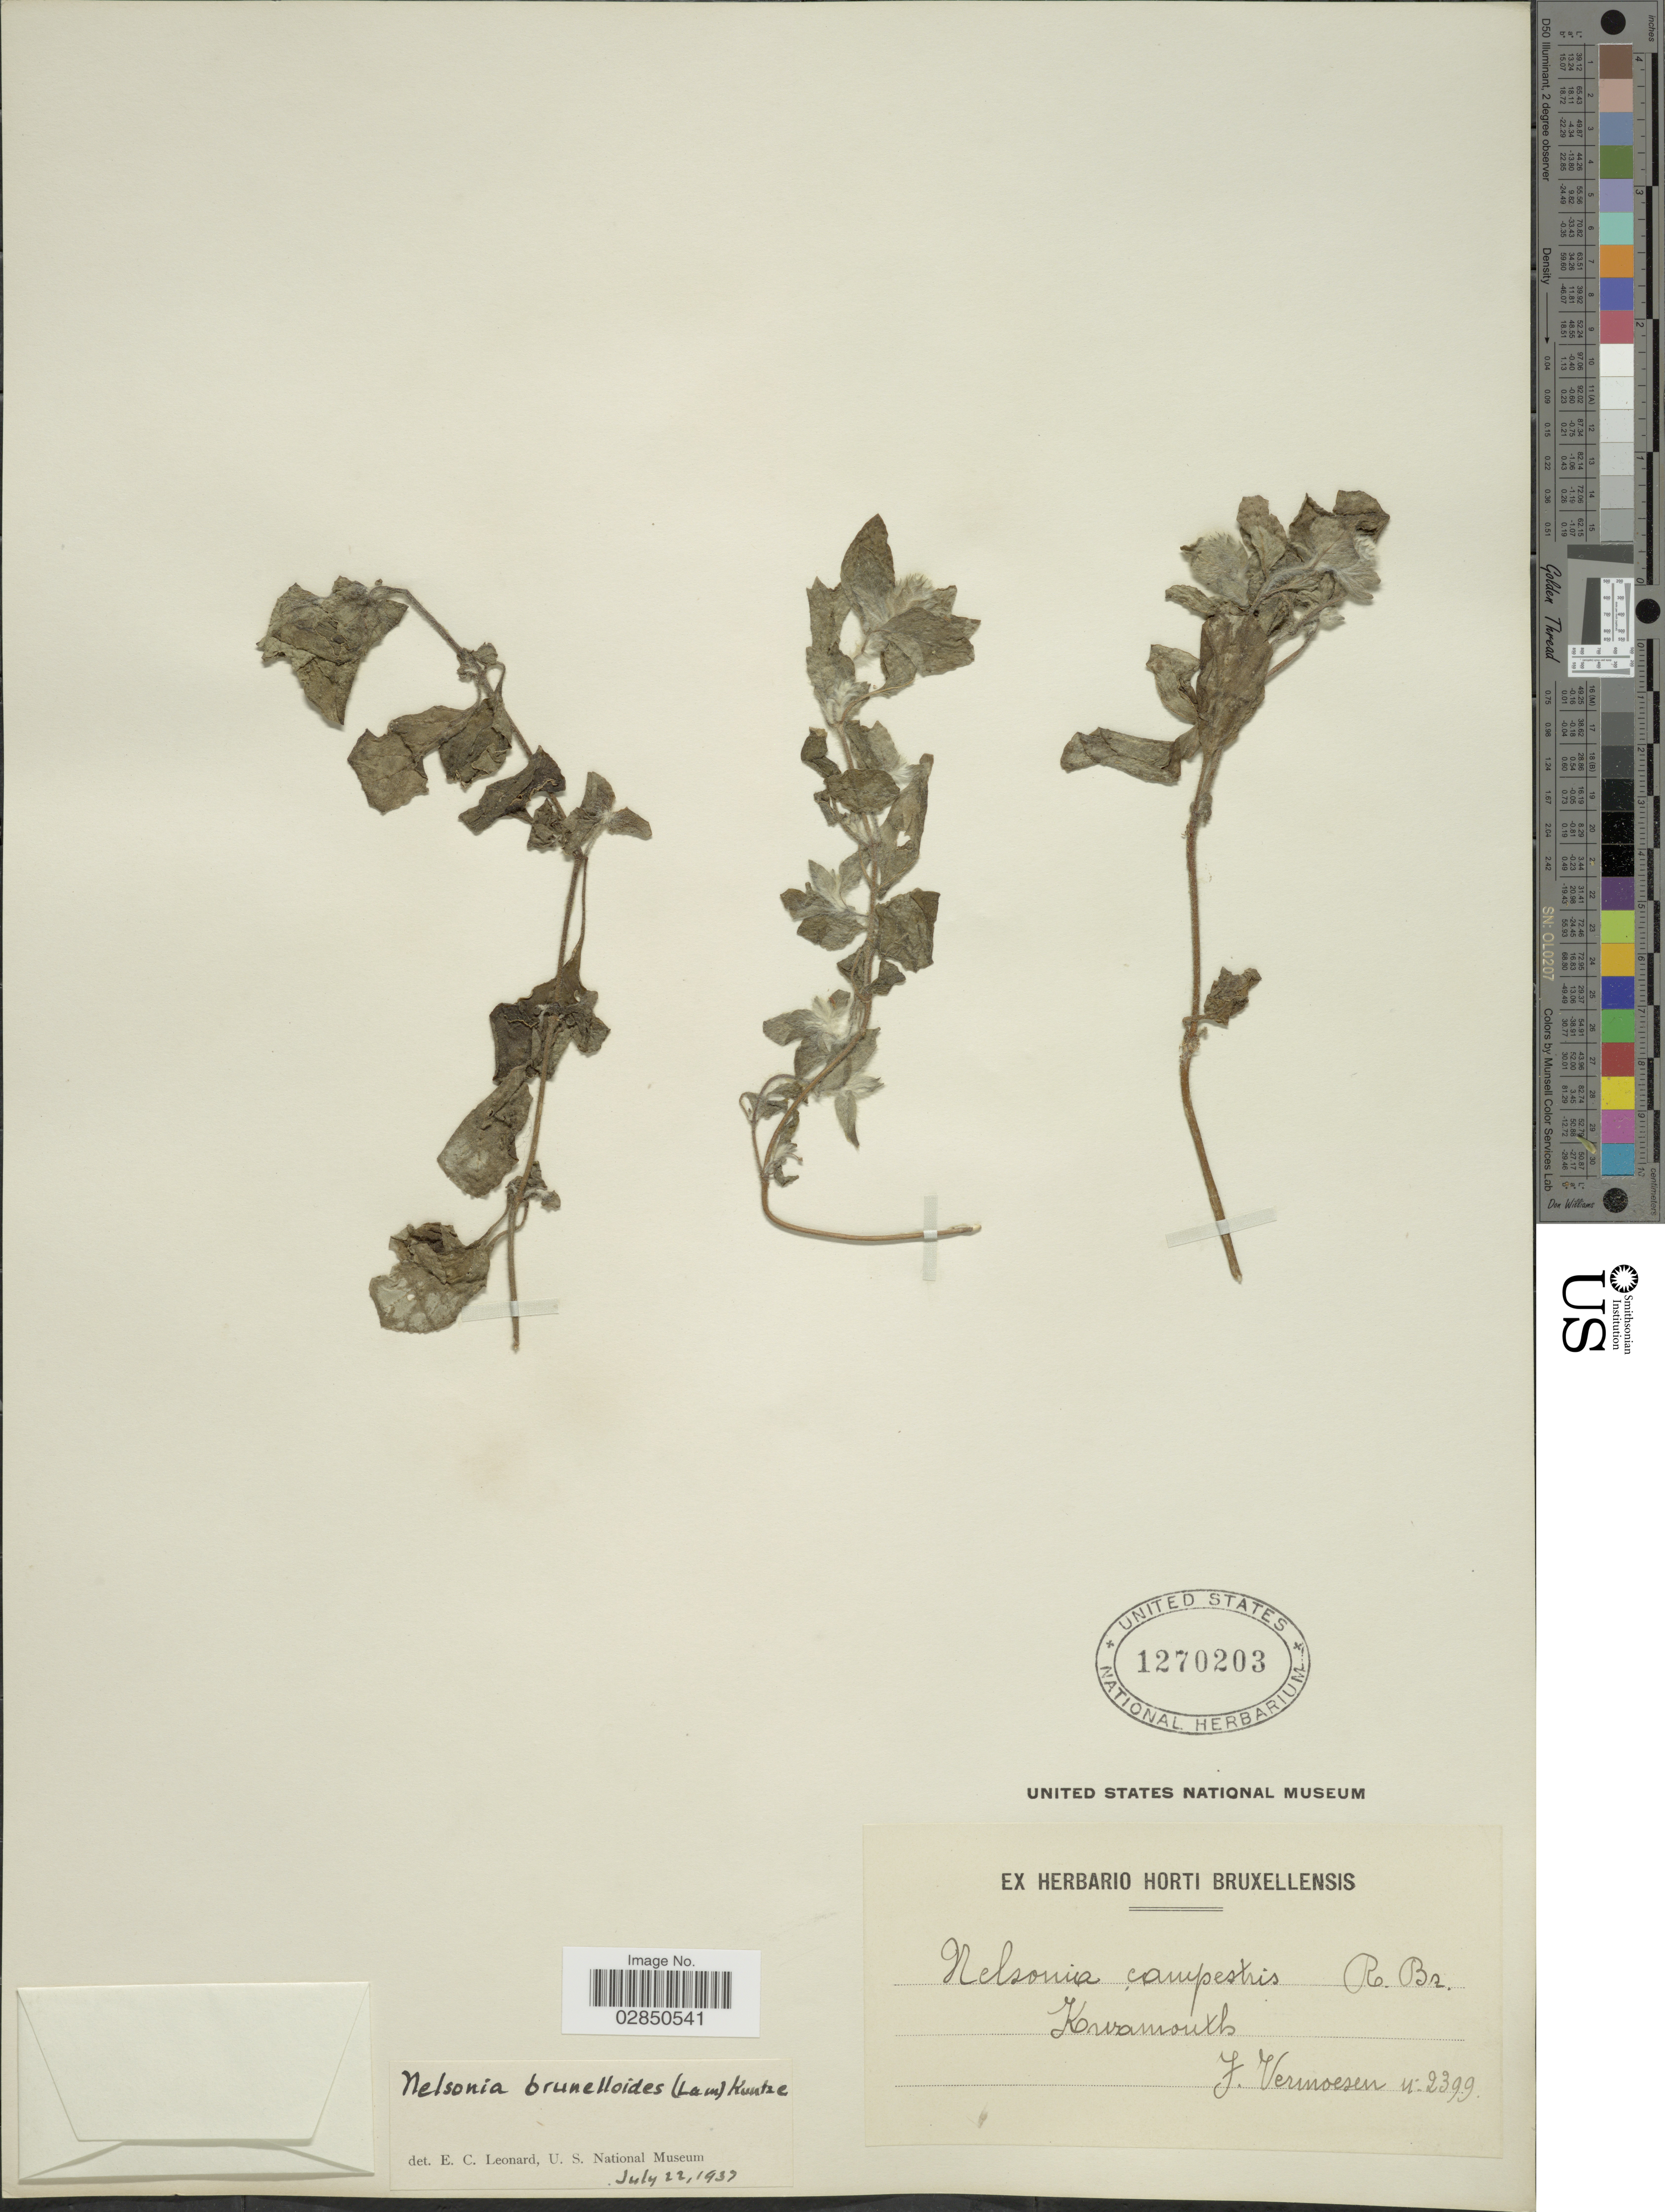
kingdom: Plantae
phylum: Tracheophyta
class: Magnoliopsida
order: Lamiales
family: Acanthaceae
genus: Nelsonia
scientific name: Nelsonia canescens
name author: (Lam.) Spreng.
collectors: C. Vermoesen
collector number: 2399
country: Congo, Democratic Republic of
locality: Kwamouth.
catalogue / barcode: US 1270203